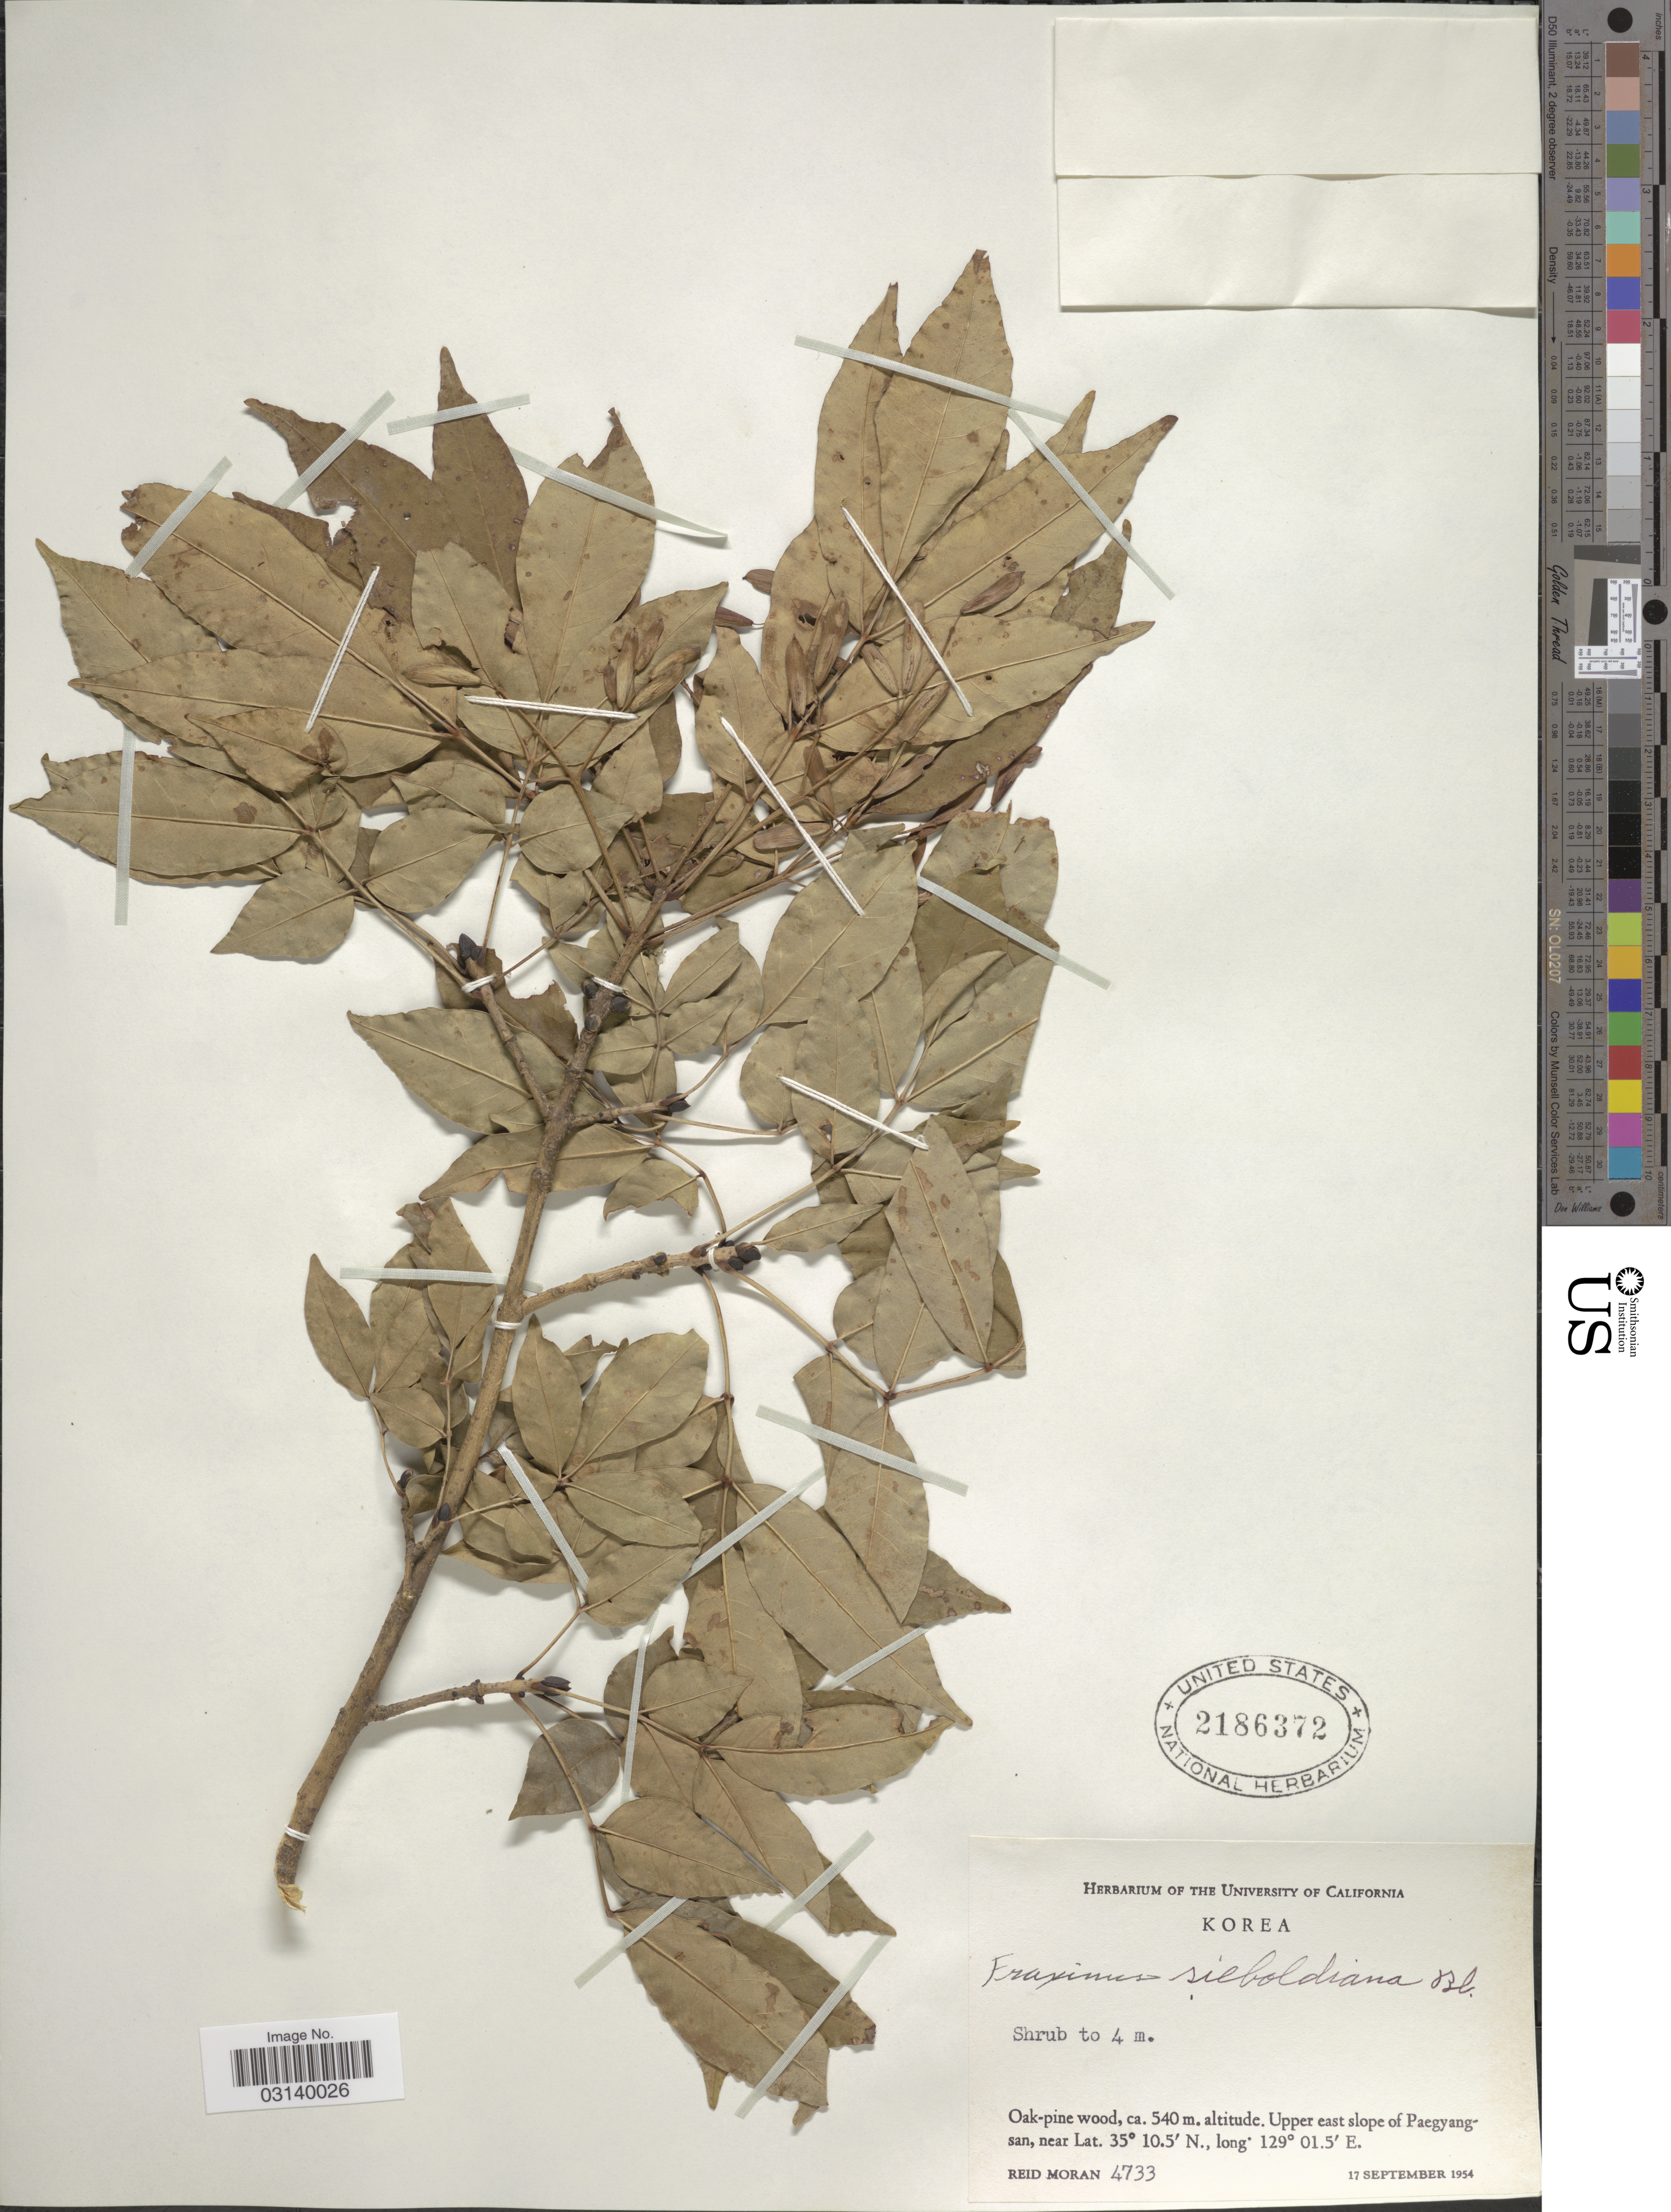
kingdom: Plantae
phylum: Tracheophyta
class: Magnoliopsida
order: Lamiales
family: Oleaceae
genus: Fraxinus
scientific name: Fraxinus sieboldiana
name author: Blume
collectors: R. Moran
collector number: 4733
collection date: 1954-09-17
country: South Korea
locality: Oak-pine wood. Upper east slope of Paegyang-san.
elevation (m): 540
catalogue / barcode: US 2186372